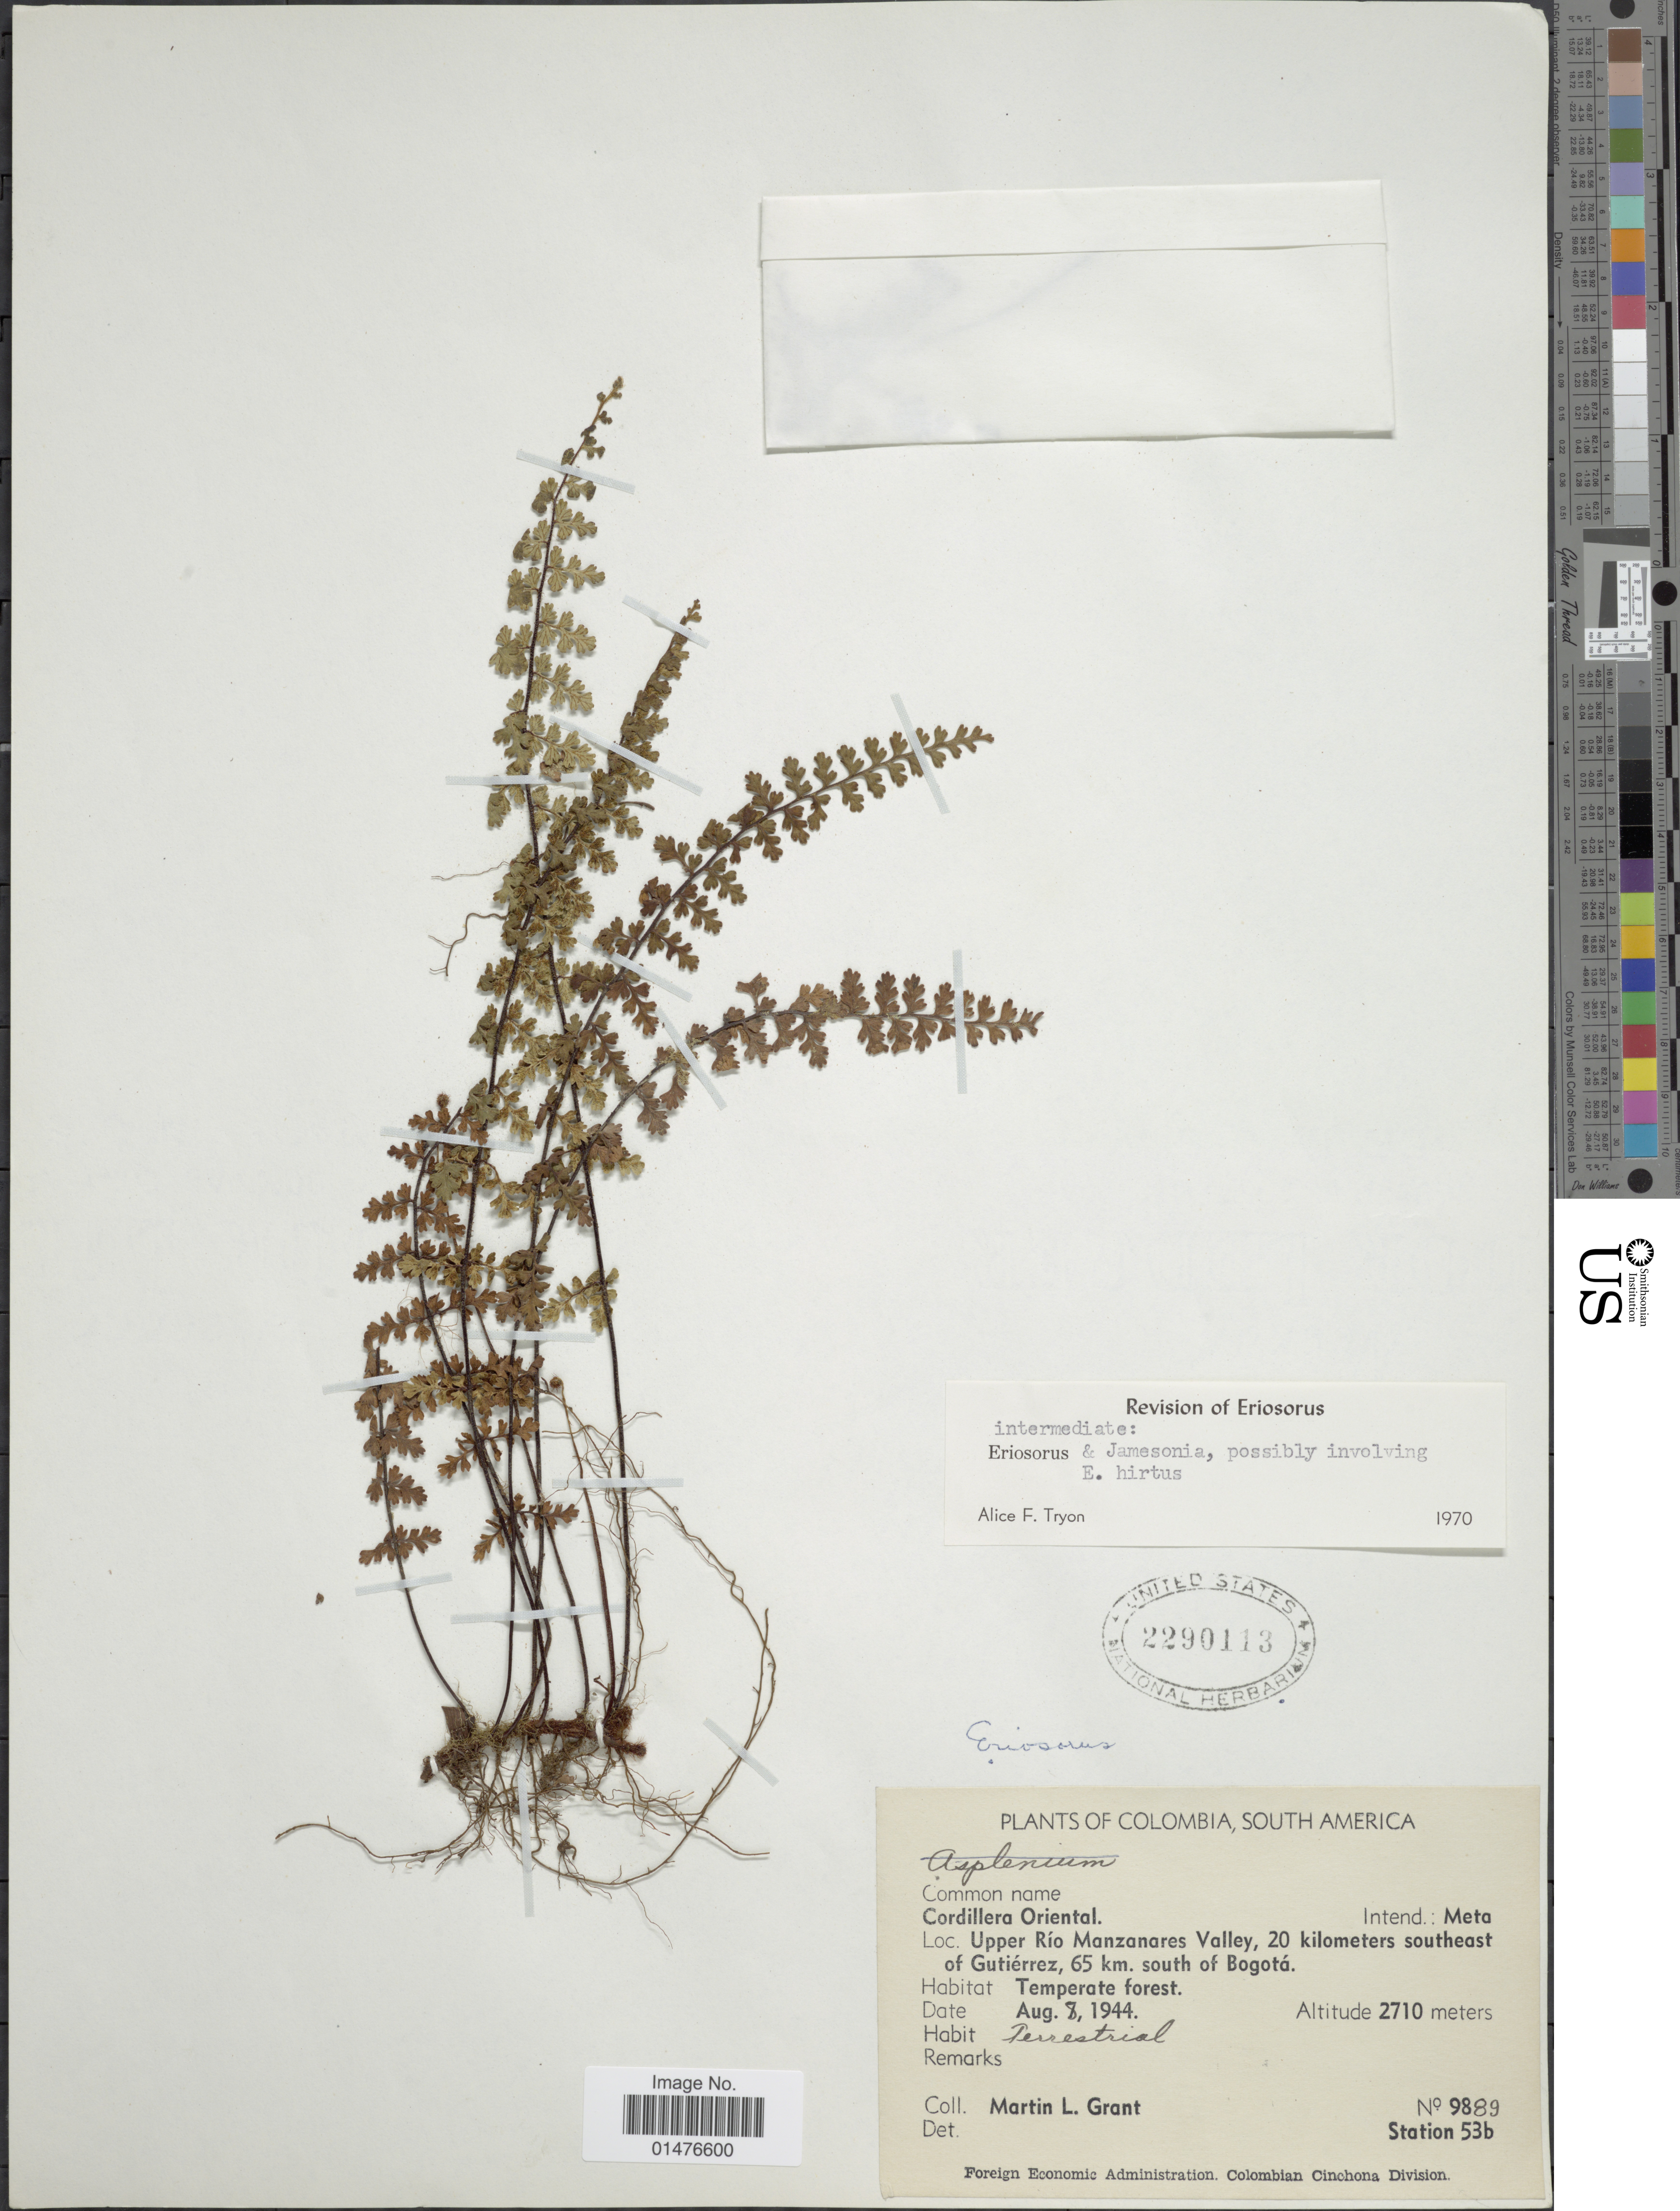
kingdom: Plantae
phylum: Tracheophyta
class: Polypodiopsida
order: Polypodiales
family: Pteridaceae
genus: Jamesonia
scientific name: Jamesonia sp.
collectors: M. L. Grant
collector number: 9889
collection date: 1944-08-08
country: Colombia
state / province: Meta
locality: Cordillera Oriental. Upper Río Manzanares Valley, 20 kilometers southeast of Gutiérrez, 65 km. south of Bogotá.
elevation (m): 2710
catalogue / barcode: US 2290113